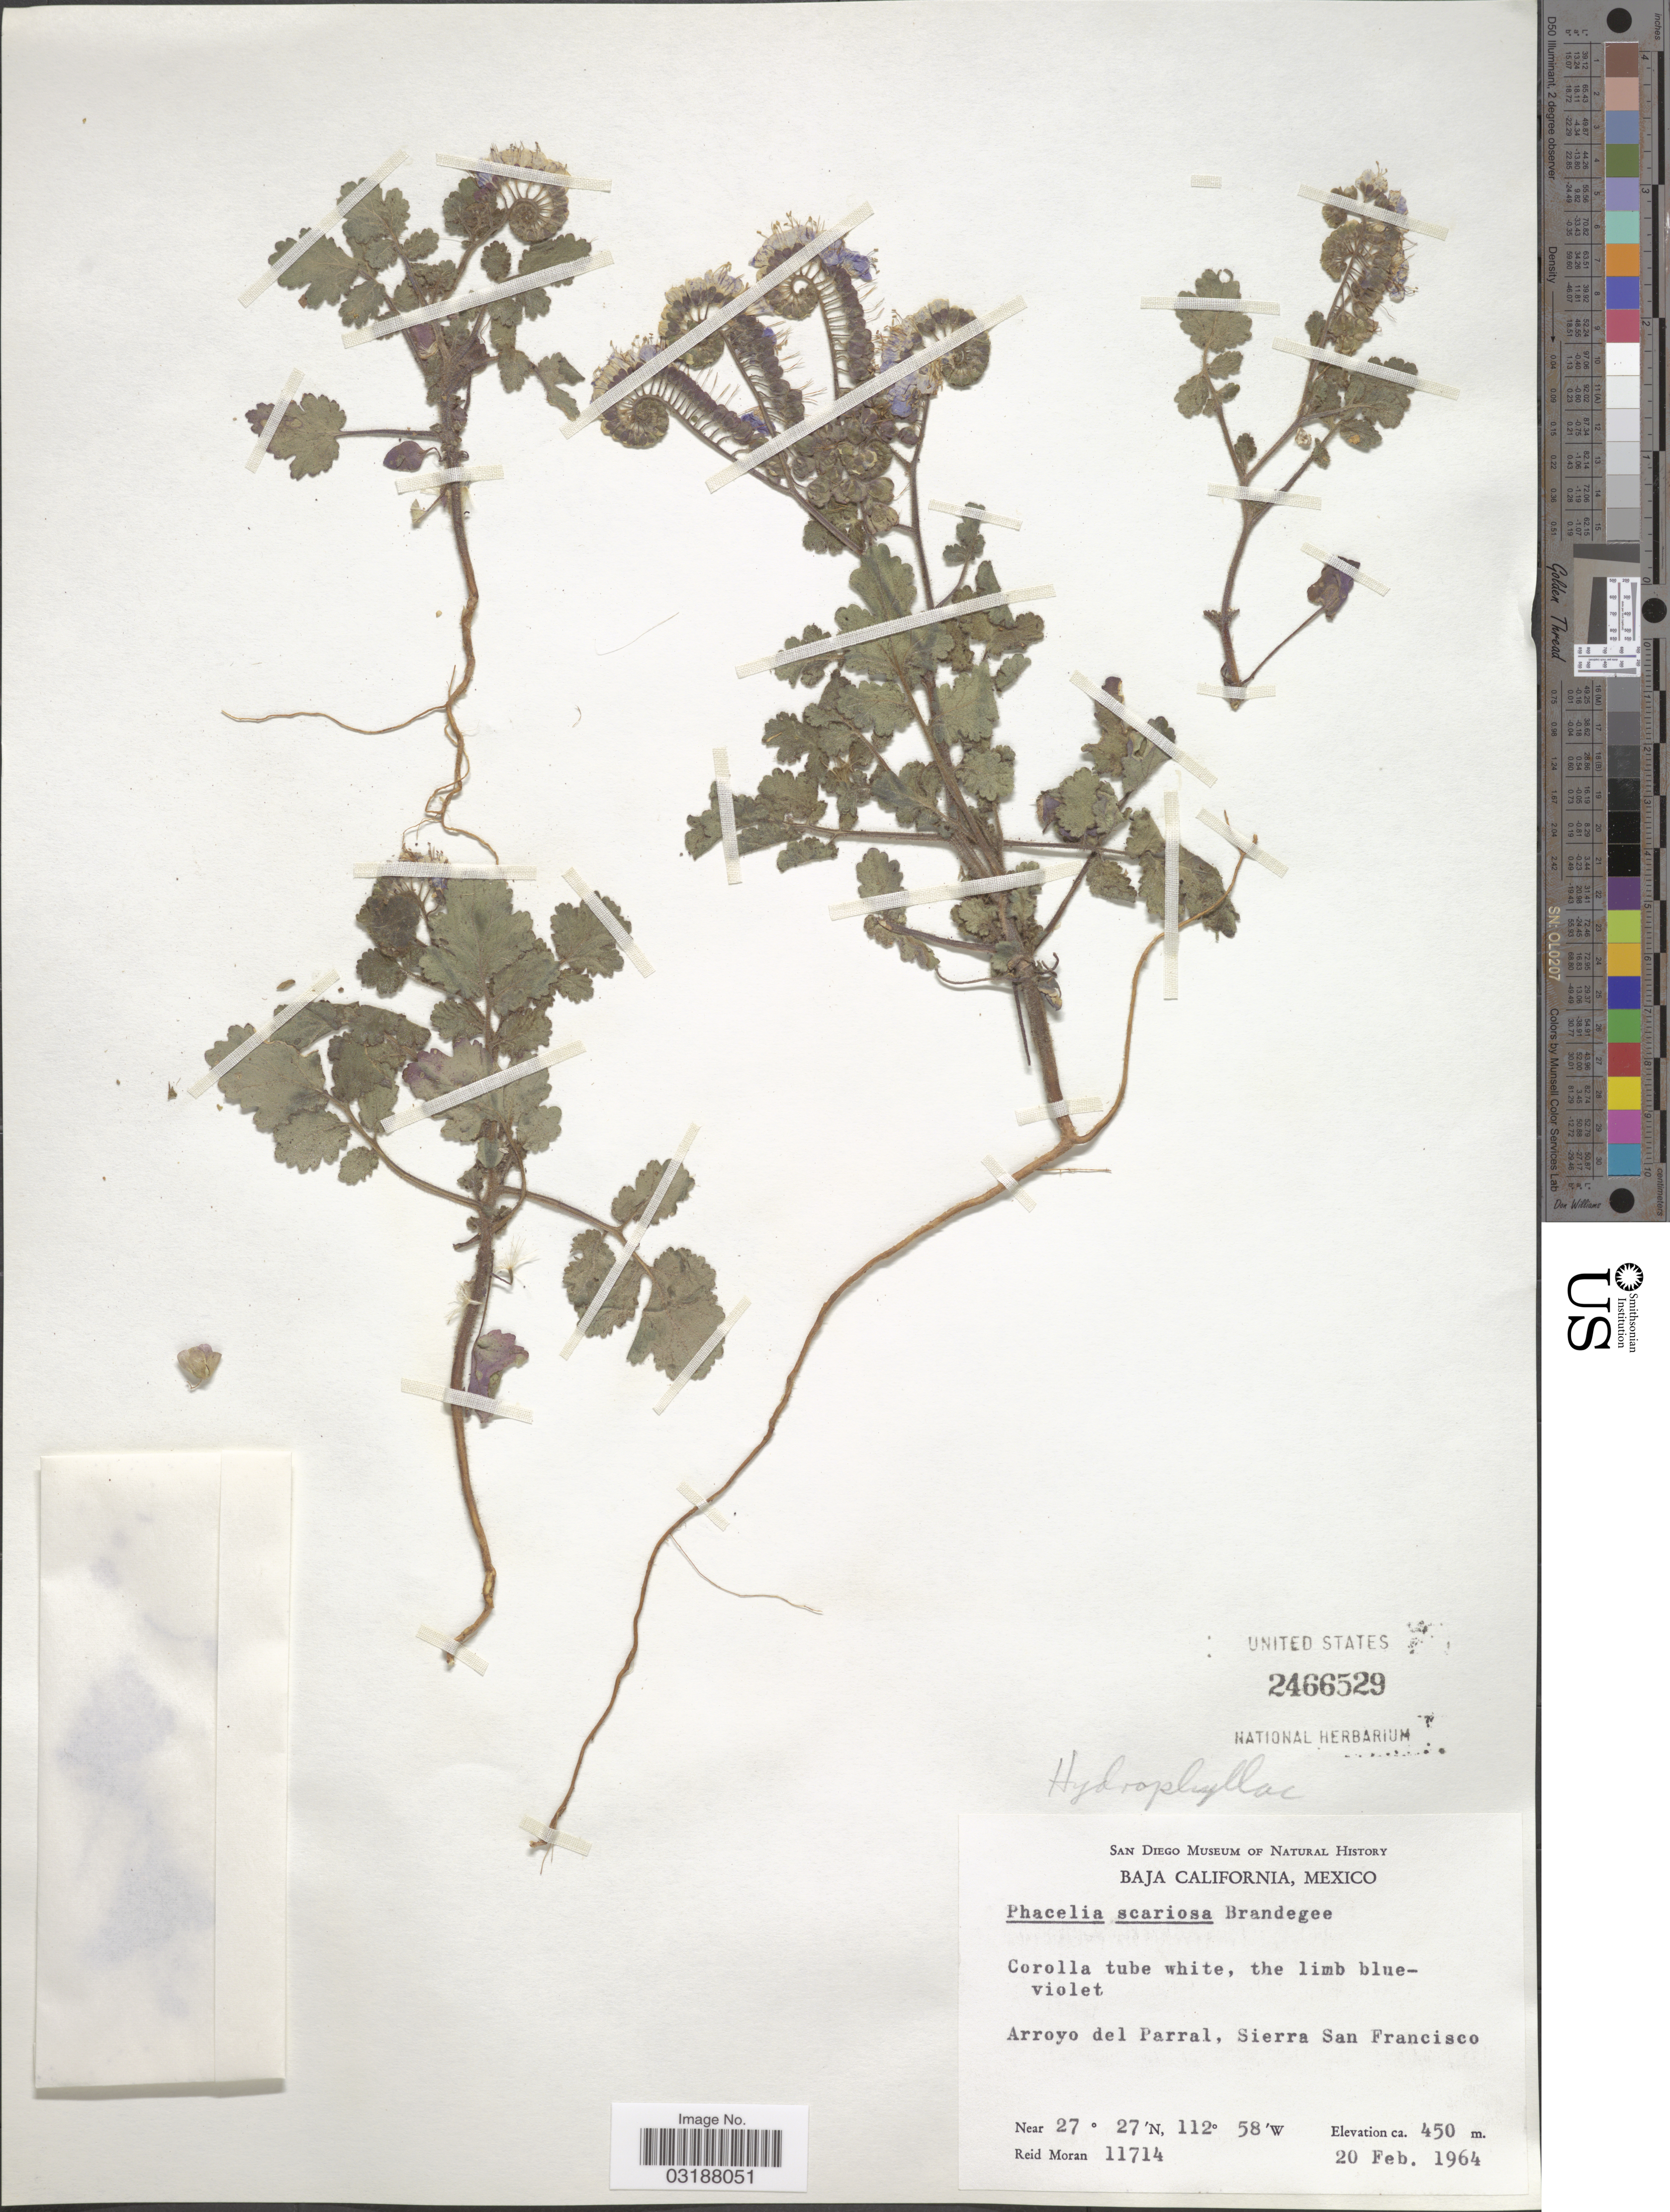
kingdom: Plantae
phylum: Tracheophyta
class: Magnoliopsida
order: Boraginales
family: Hydrophyllaceae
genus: Phacelia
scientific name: Phacelia scariosa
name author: Brandegee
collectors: R. Moran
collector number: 11714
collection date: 1964-02-20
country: Mexico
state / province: Baja California Sur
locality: Arroyo del Parral, Sierra San Francisco.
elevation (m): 450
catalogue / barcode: US 2466529